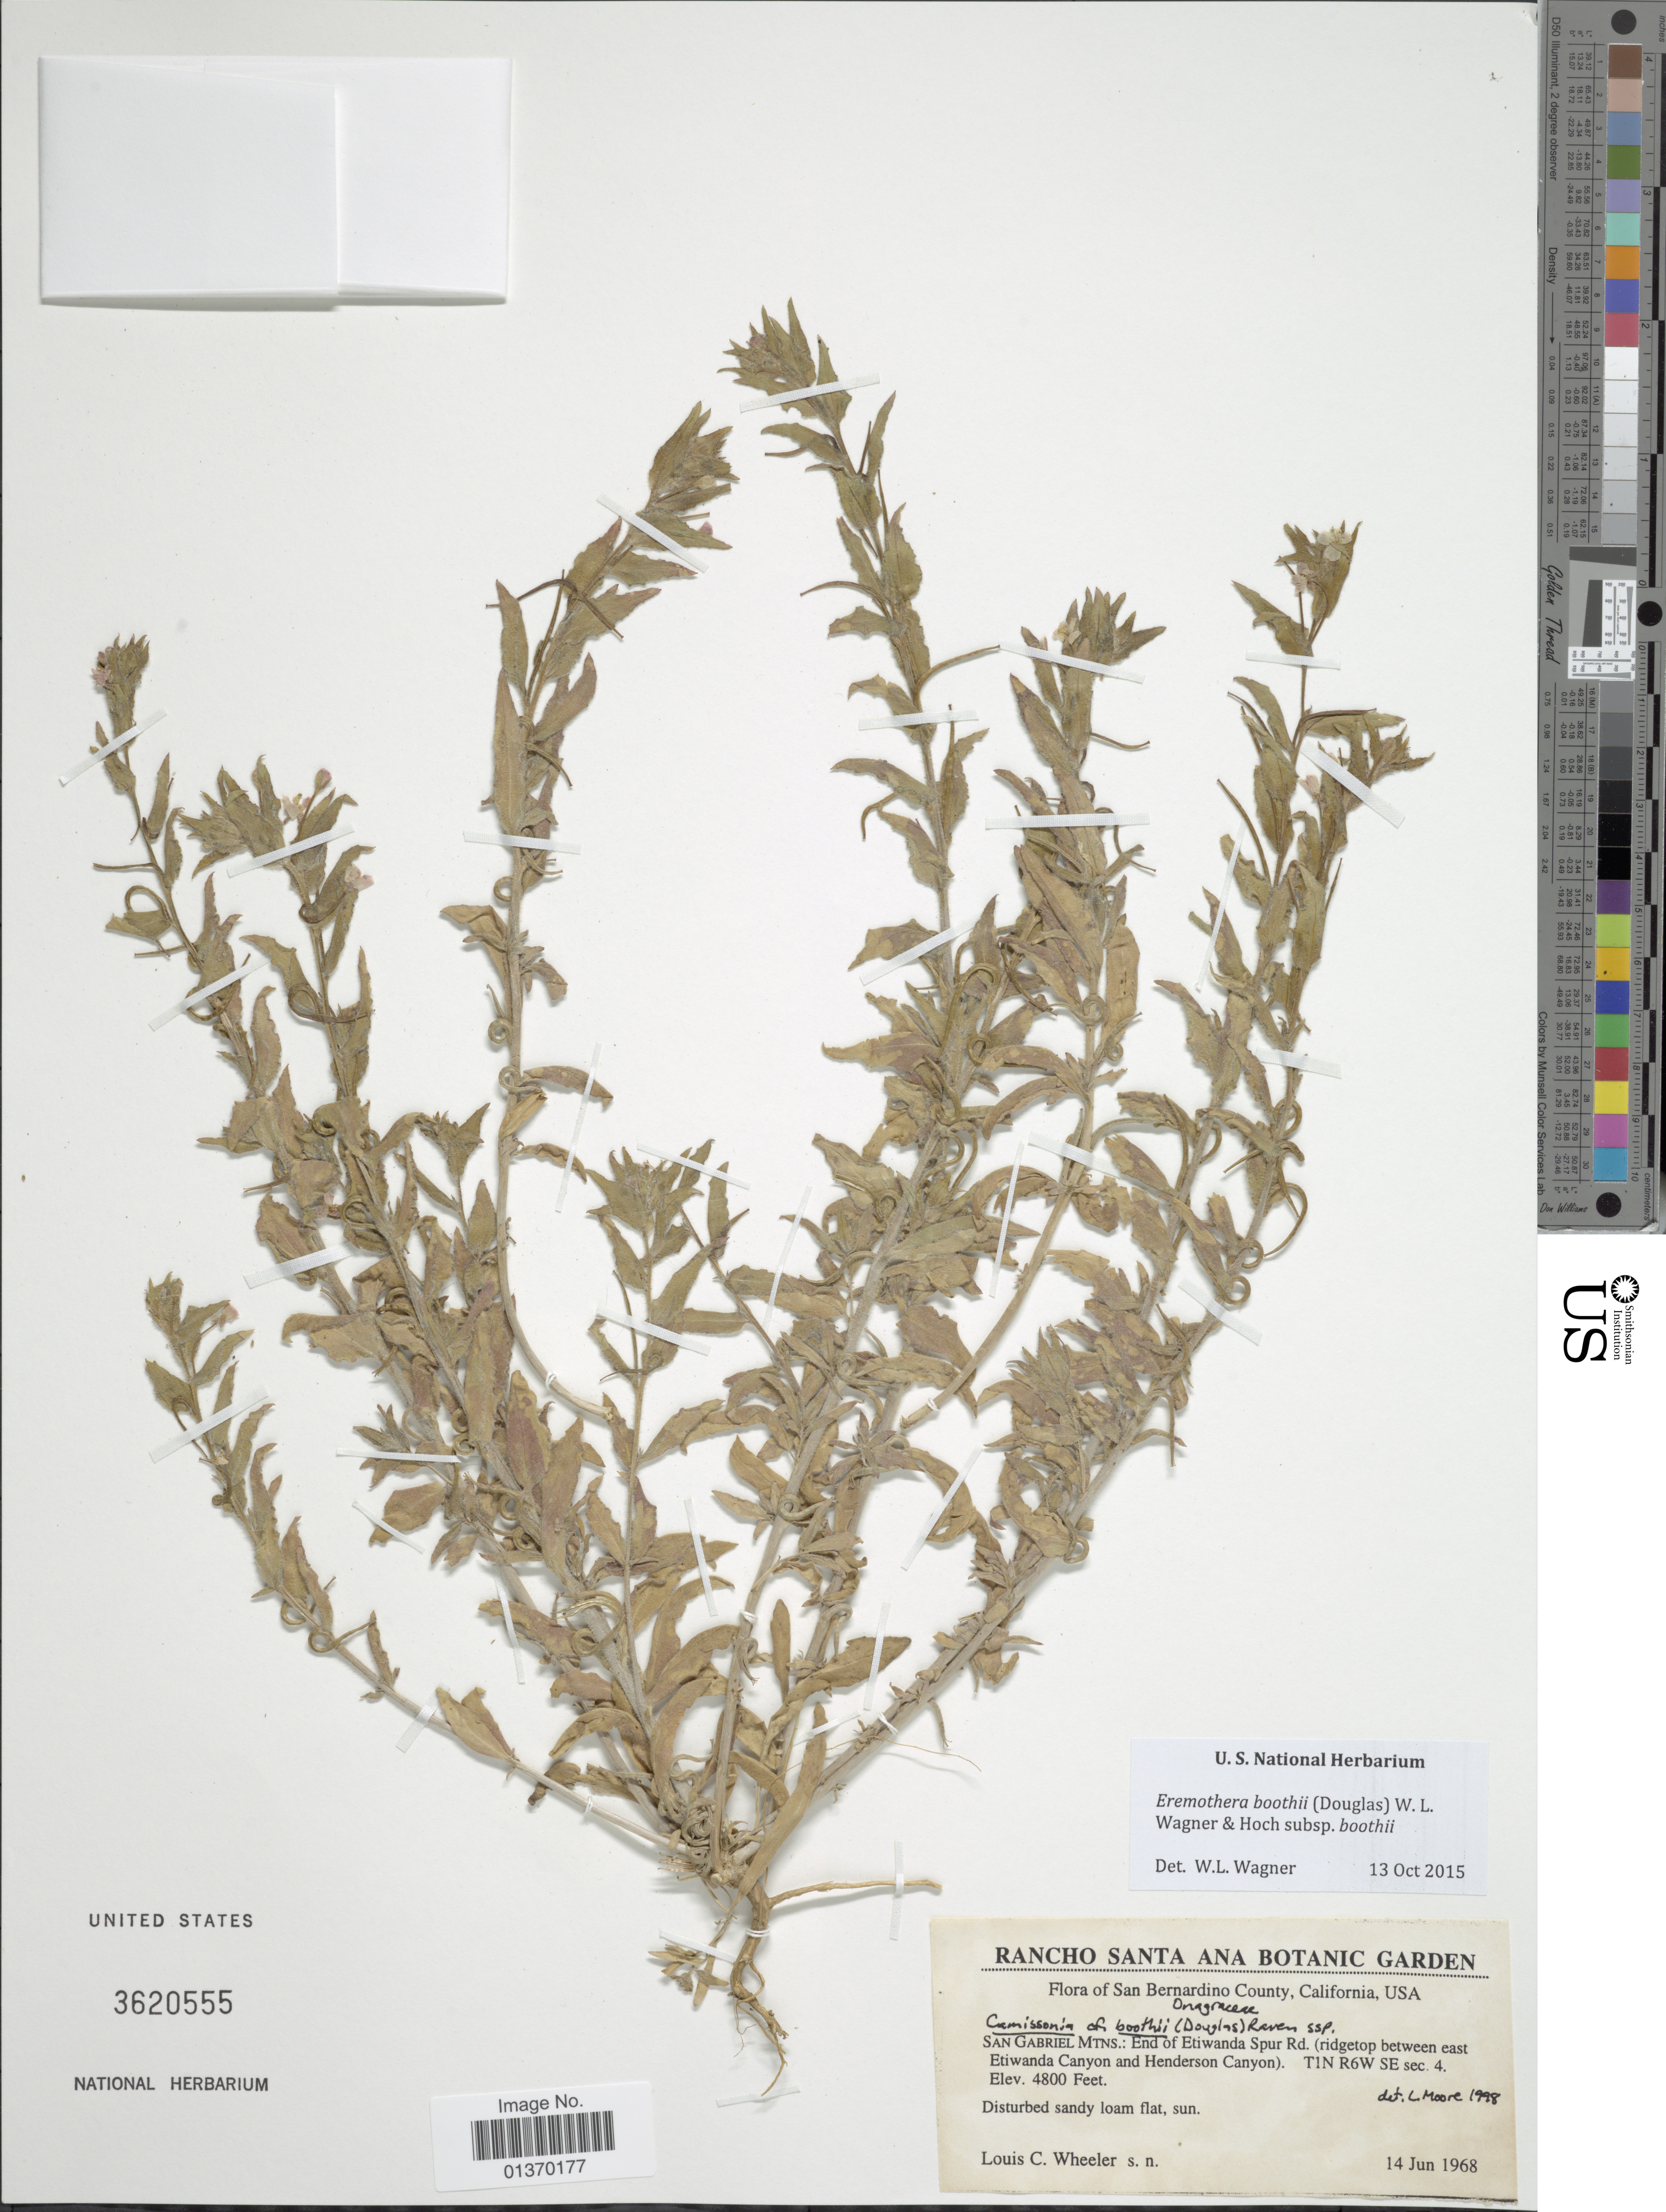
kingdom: Plantae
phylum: Tracheophyta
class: Magnoliopsida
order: Myrtales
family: Onagraceae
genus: Eremothera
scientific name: Eremothera boothii subsp. boothii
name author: (Douglas) W.L. Wagner & Hoch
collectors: L. C. Wheeler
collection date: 1968-06-14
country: United States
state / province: California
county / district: San Bernardino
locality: San Bernardino County, San Gabriel Mtns.: End of Etiwanda Spur Rd. (ridgetop between east Etiwanda Canyon and Henderson Canyon), T1N R6W SE sec. 4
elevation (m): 1463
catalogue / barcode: US 3620555